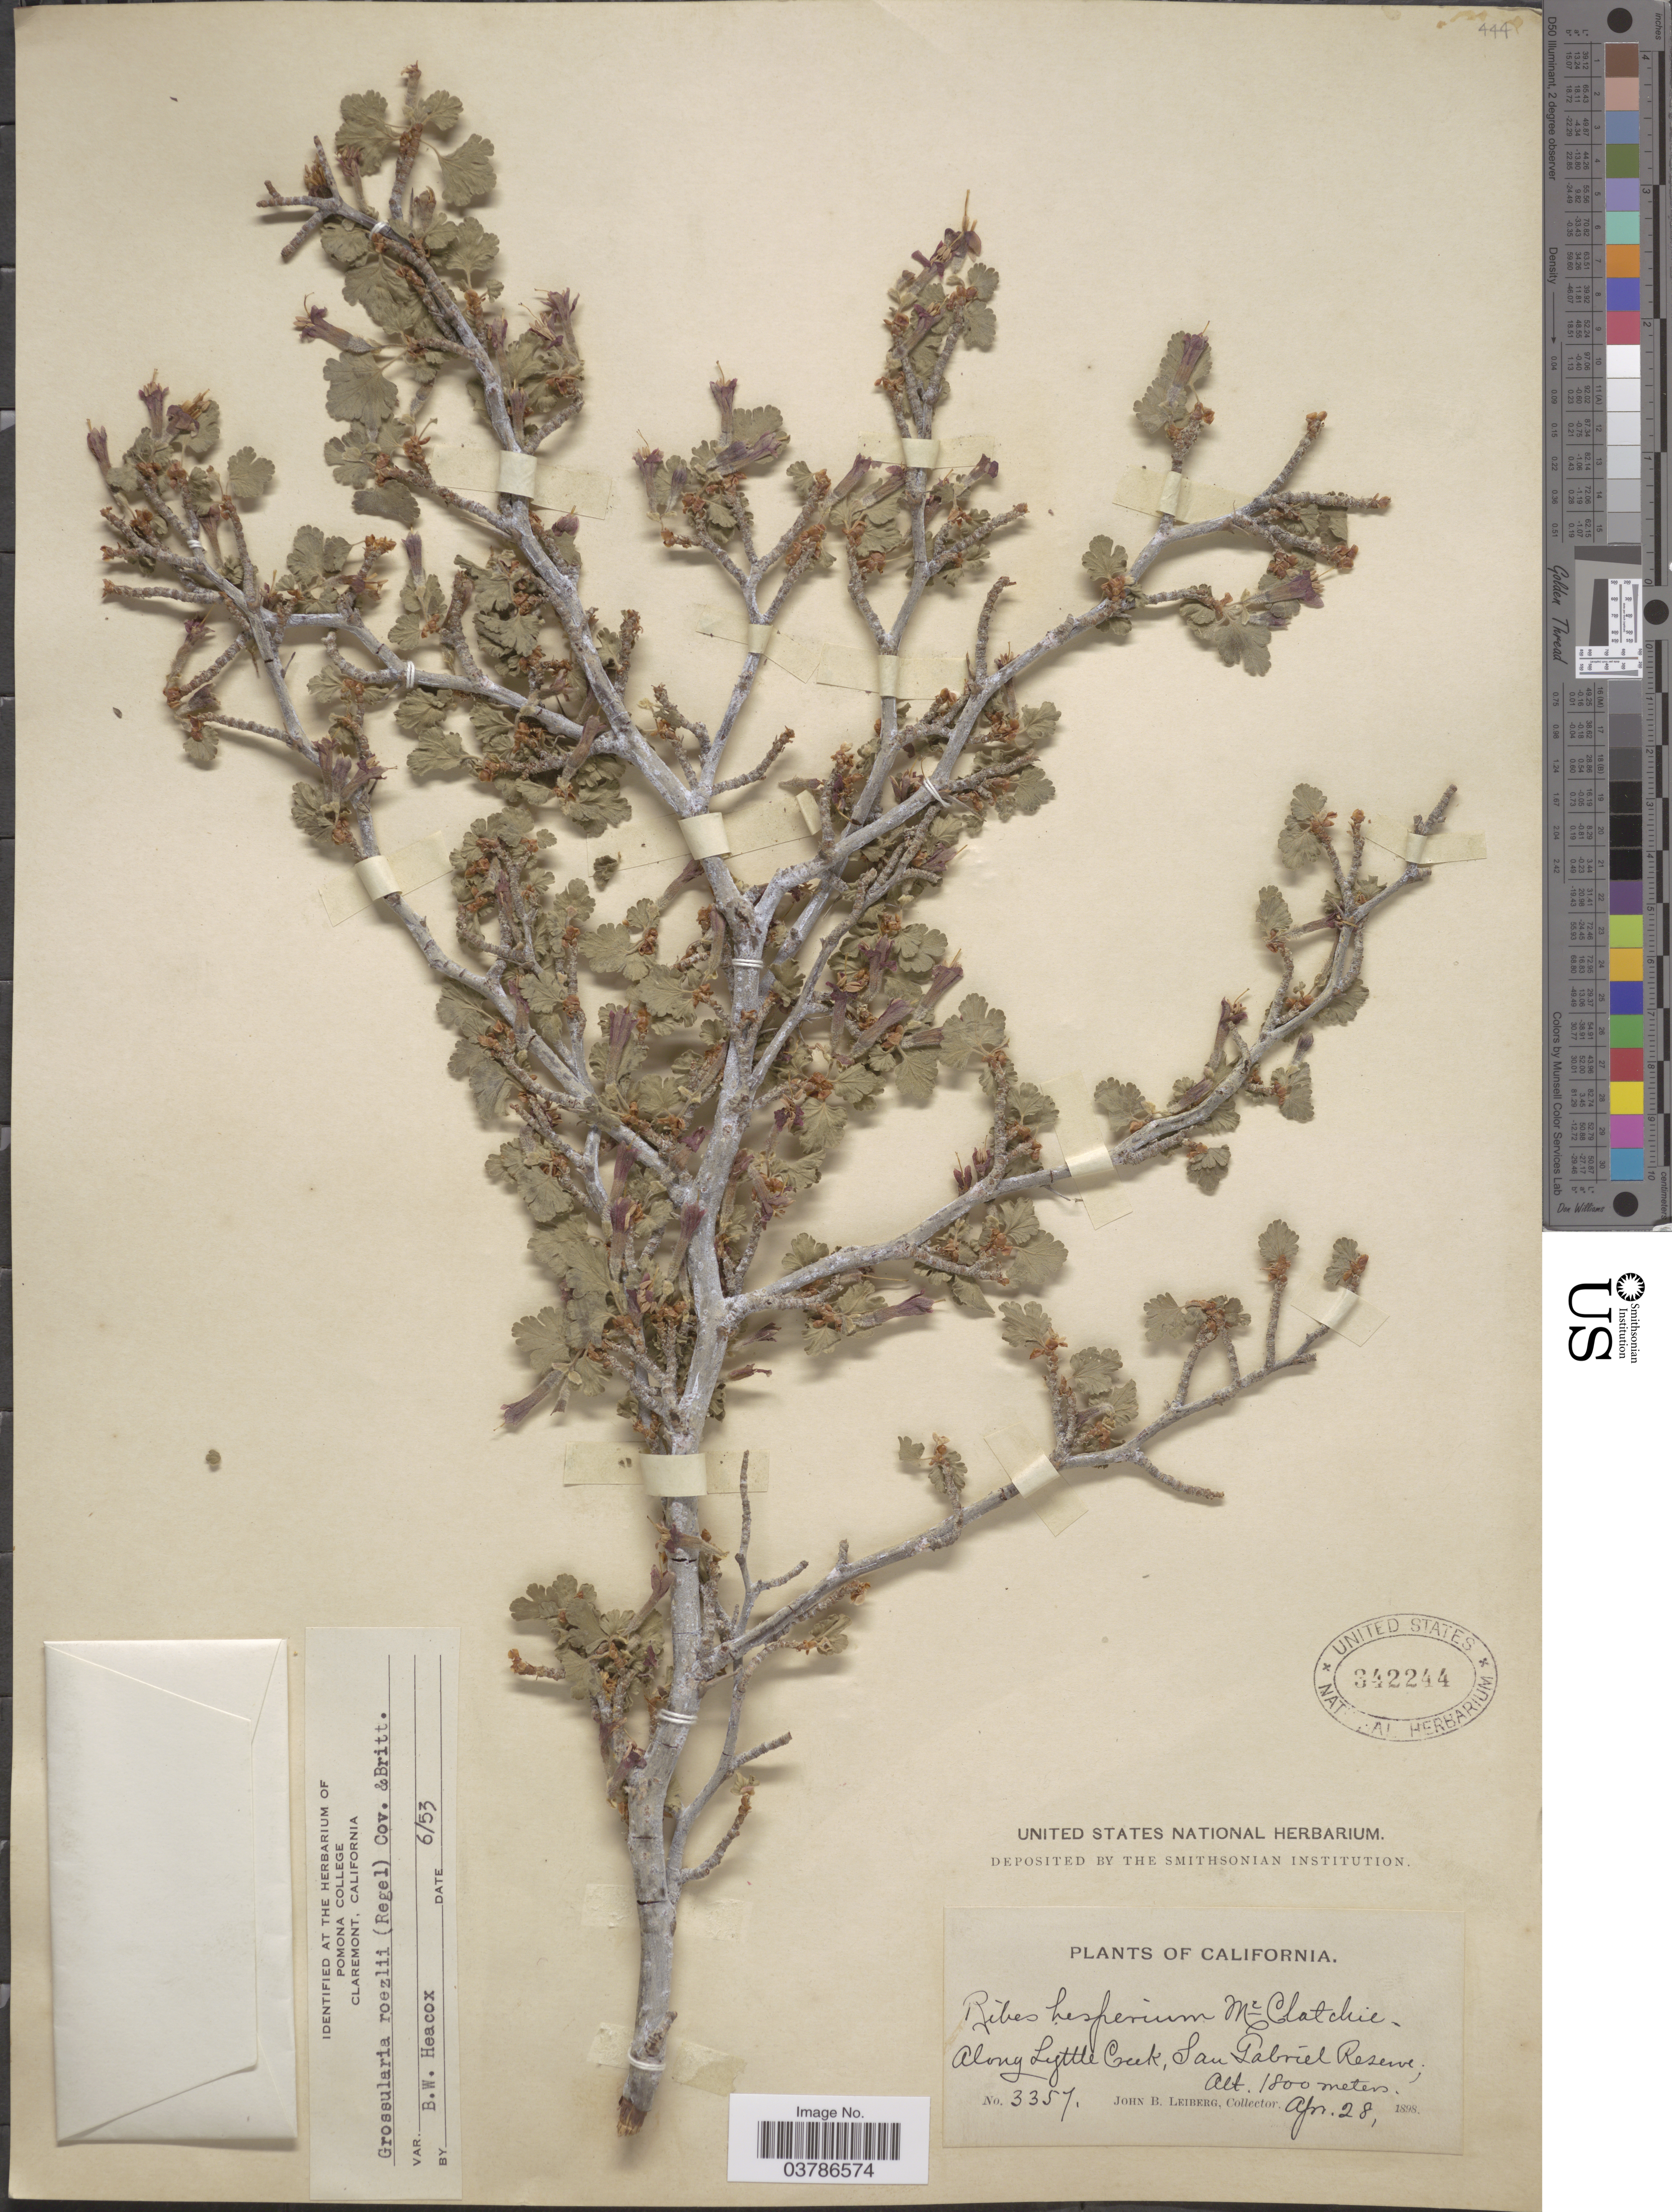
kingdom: Plantae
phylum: Tracheophyta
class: Magnoliopsida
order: Saxifragales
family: Grossulariaceae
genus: Ribes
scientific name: Ribes roezlii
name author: Regel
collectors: J. B. Leiberg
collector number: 3357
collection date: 1898-04-28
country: United States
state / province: California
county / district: Los Angeles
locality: Along Lyttle Creek, San Gabriel Reserve.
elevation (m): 1800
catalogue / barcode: US 342244